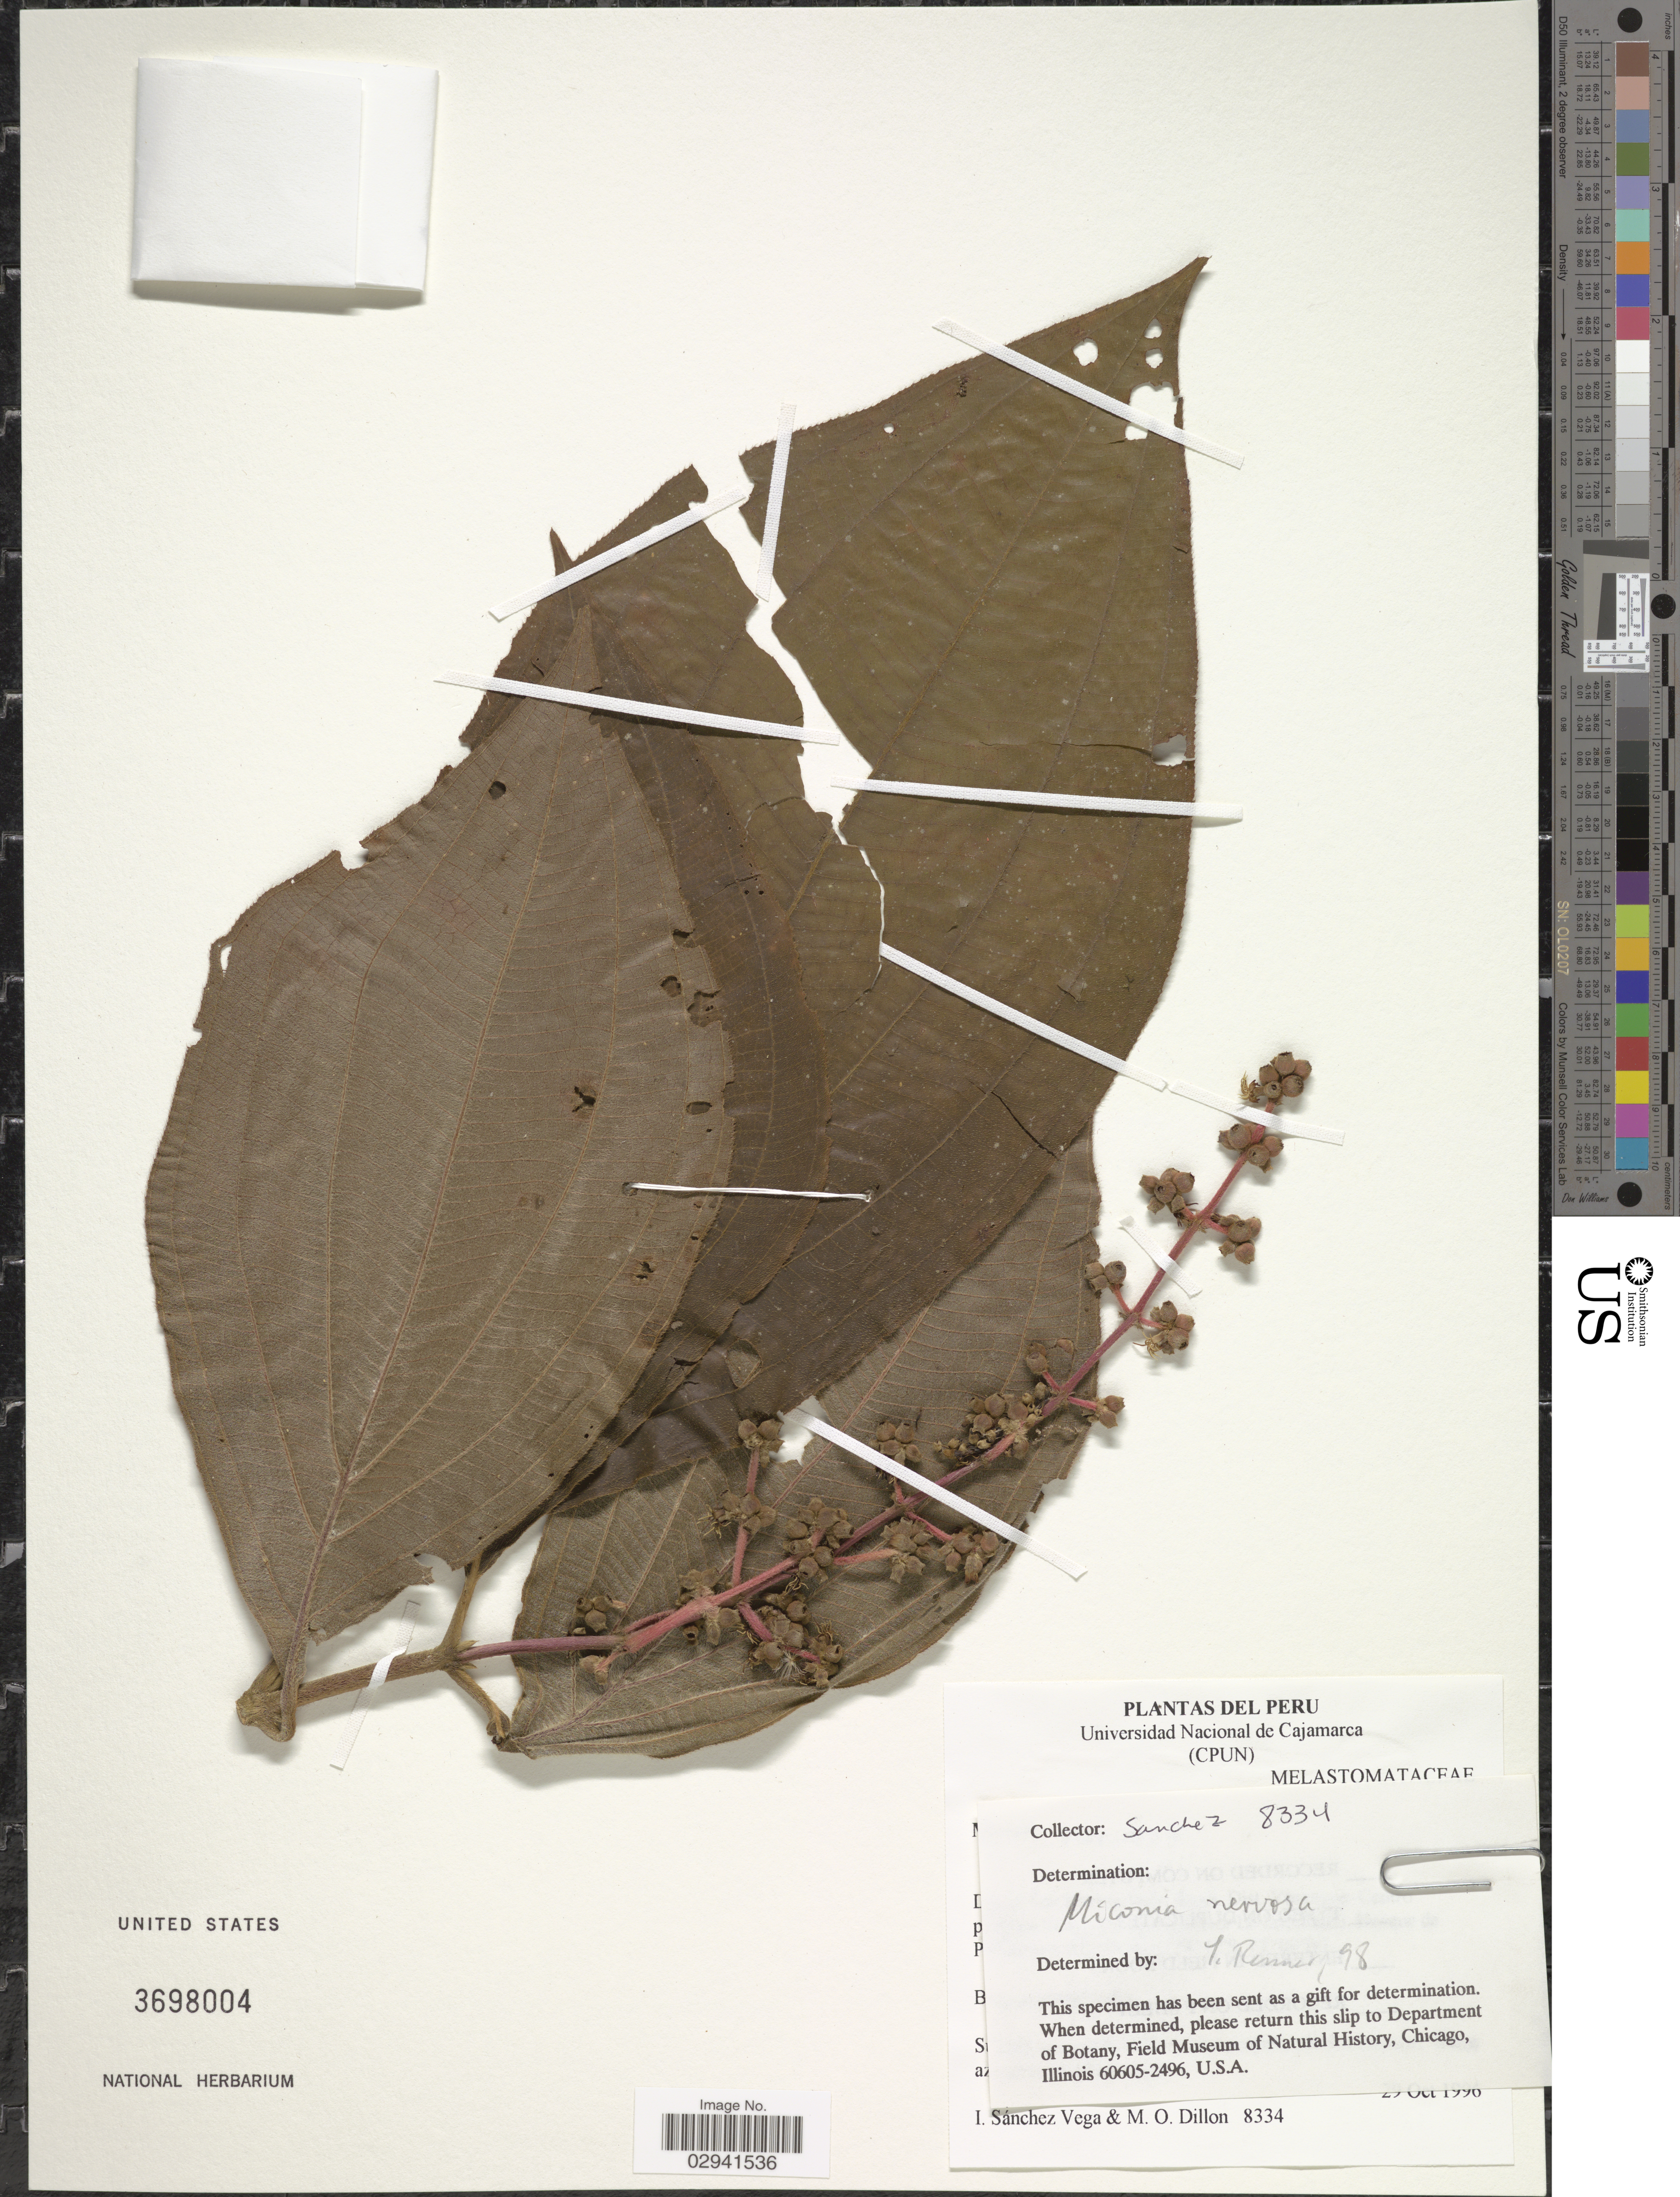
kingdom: Plantae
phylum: Tracheophyta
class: Magnoliopsida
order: Myrtales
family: Melastomataceae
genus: Miconia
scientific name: Miconia nervosa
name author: (Sm.) Triana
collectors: I. Sánchez Vega & M. O. Dillon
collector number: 8334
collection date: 1990-10-29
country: Peru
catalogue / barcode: US 3698004